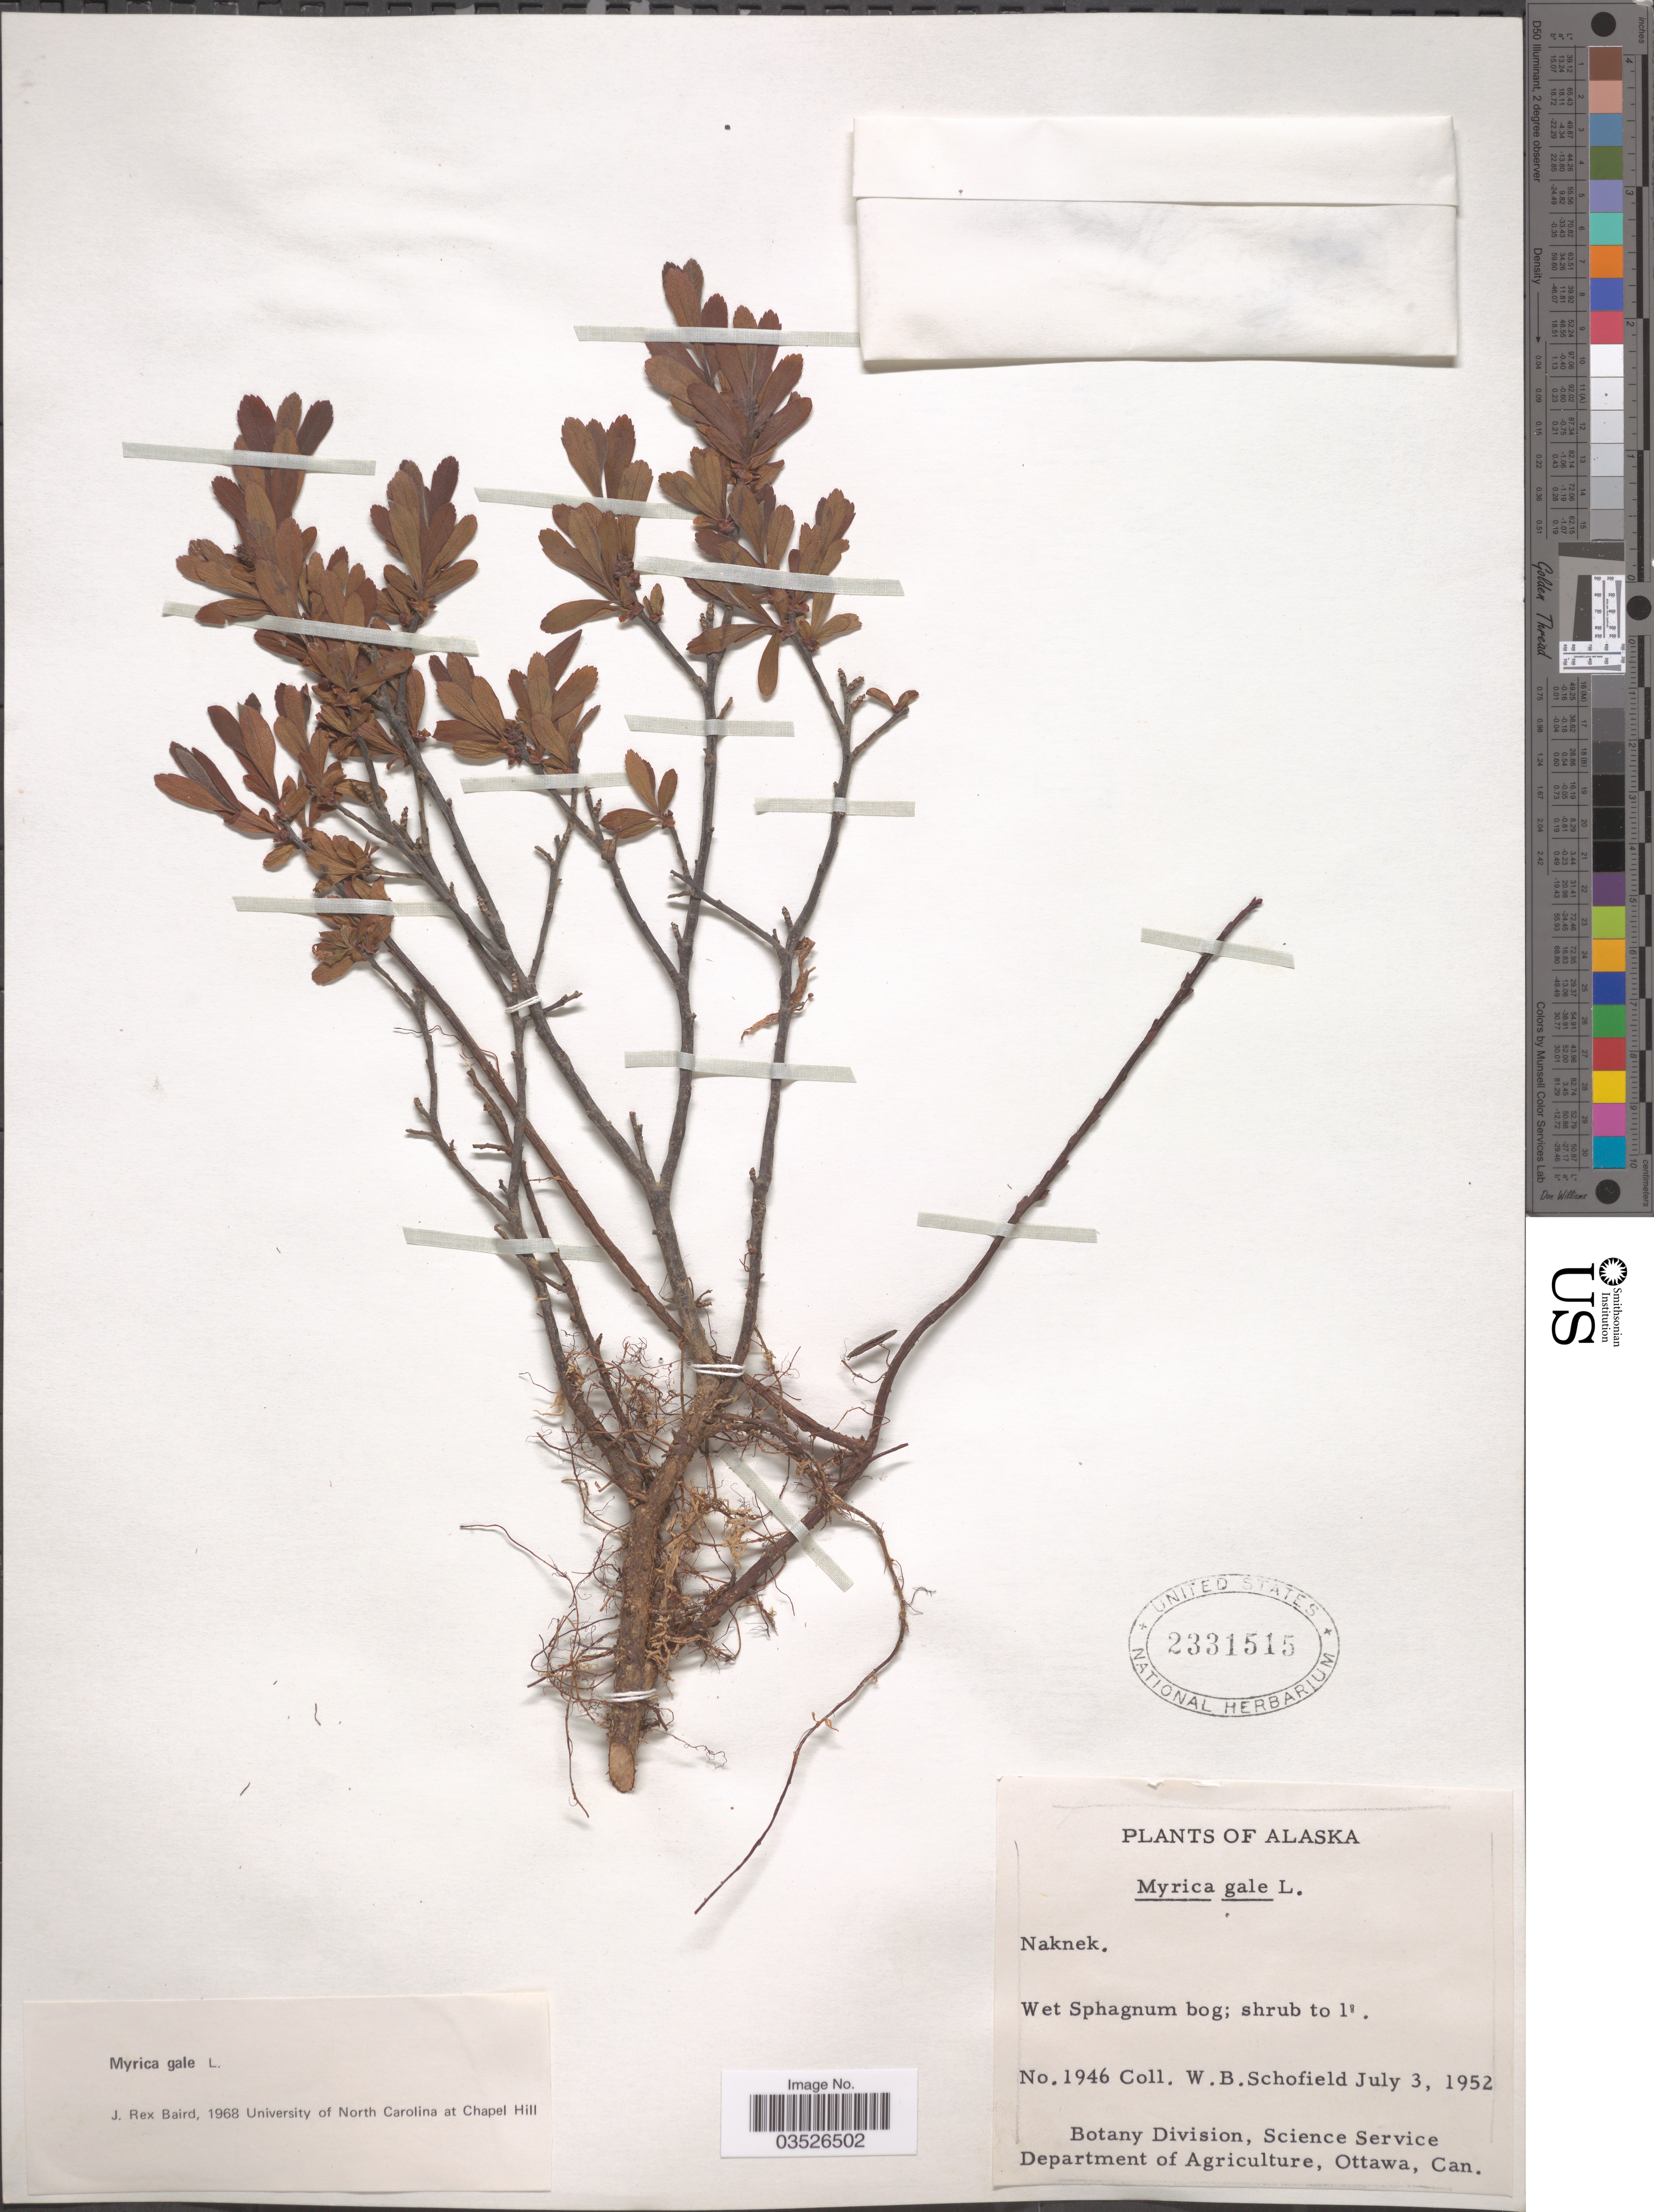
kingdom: Plantae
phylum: Tracheophyta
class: Magnoliopsida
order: Fagales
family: Myricaceae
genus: Myrica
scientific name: Myrica gale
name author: L.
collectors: W. Schofield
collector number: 1946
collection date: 1952-07-03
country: United States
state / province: Alaska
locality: Wet Sphagnum bog.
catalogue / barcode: US 2331515